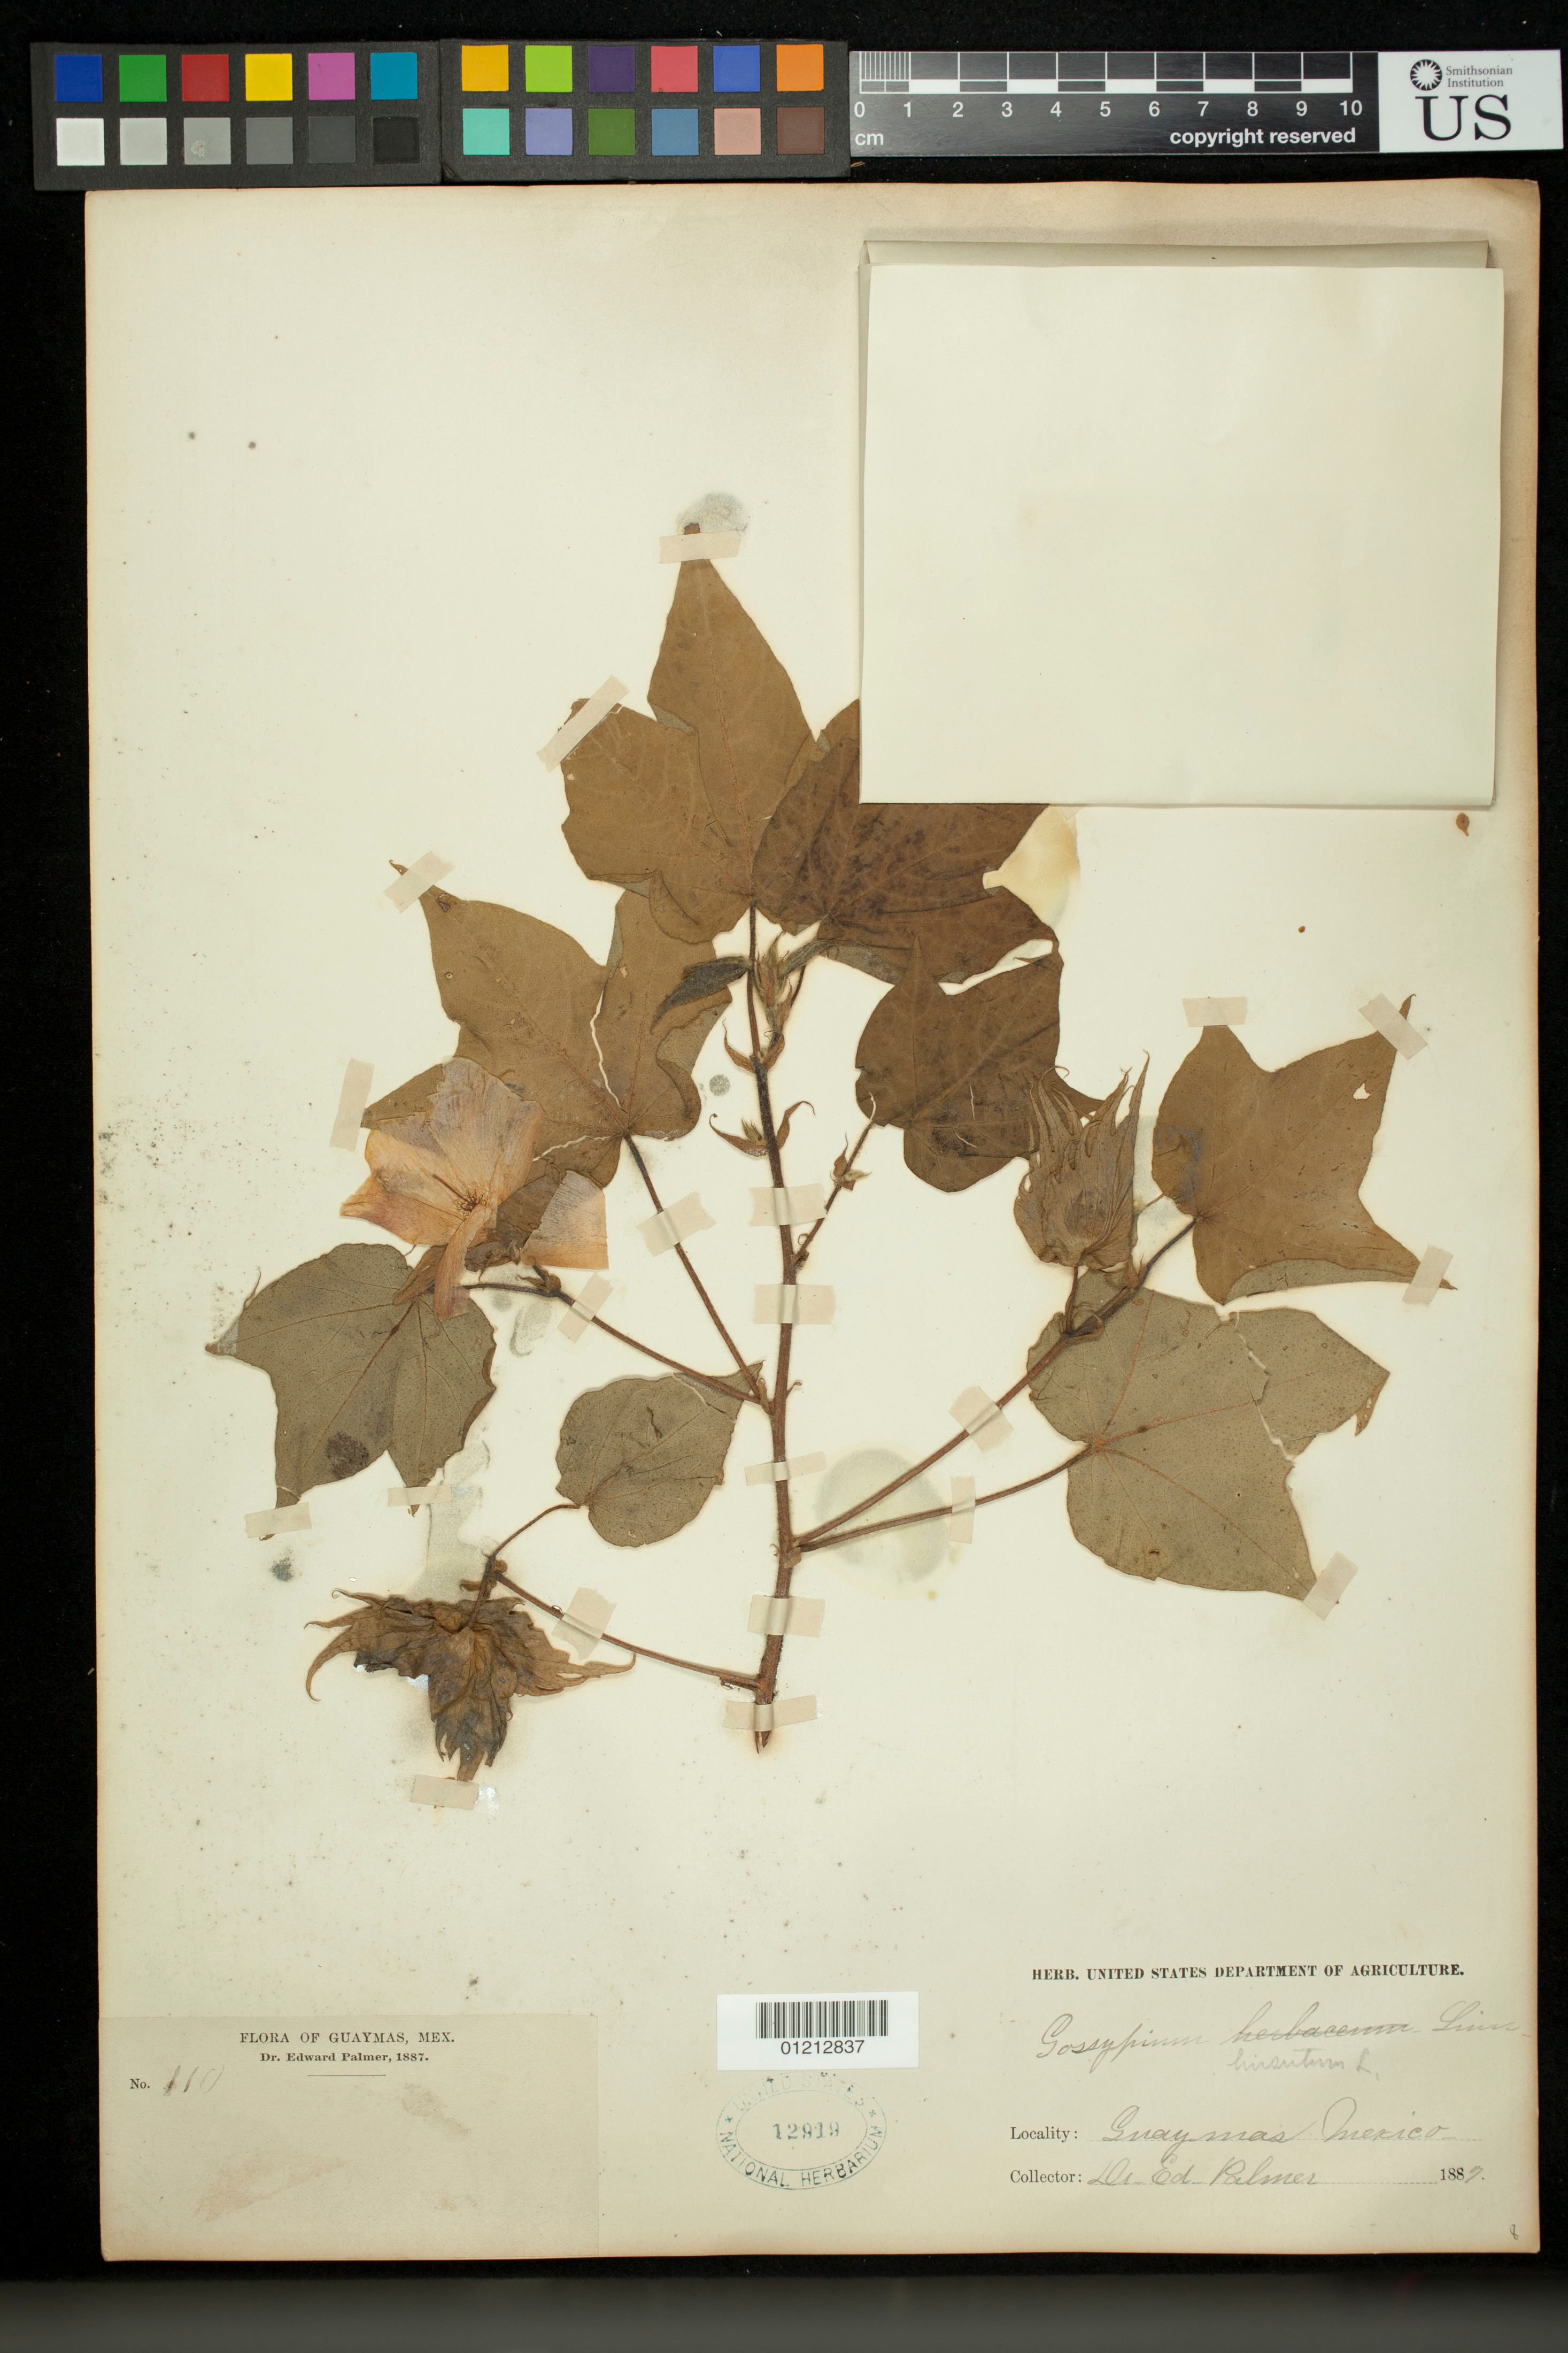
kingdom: Plantae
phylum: Tracheophyta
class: Magnoliopsida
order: Malvales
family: Malvaceae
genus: Gossypium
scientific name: Gossypium hirsutum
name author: L.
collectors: E. Palmer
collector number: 110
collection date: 1887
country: Mexico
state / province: Sonora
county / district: Guaymas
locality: Guaymas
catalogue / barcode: US 12919